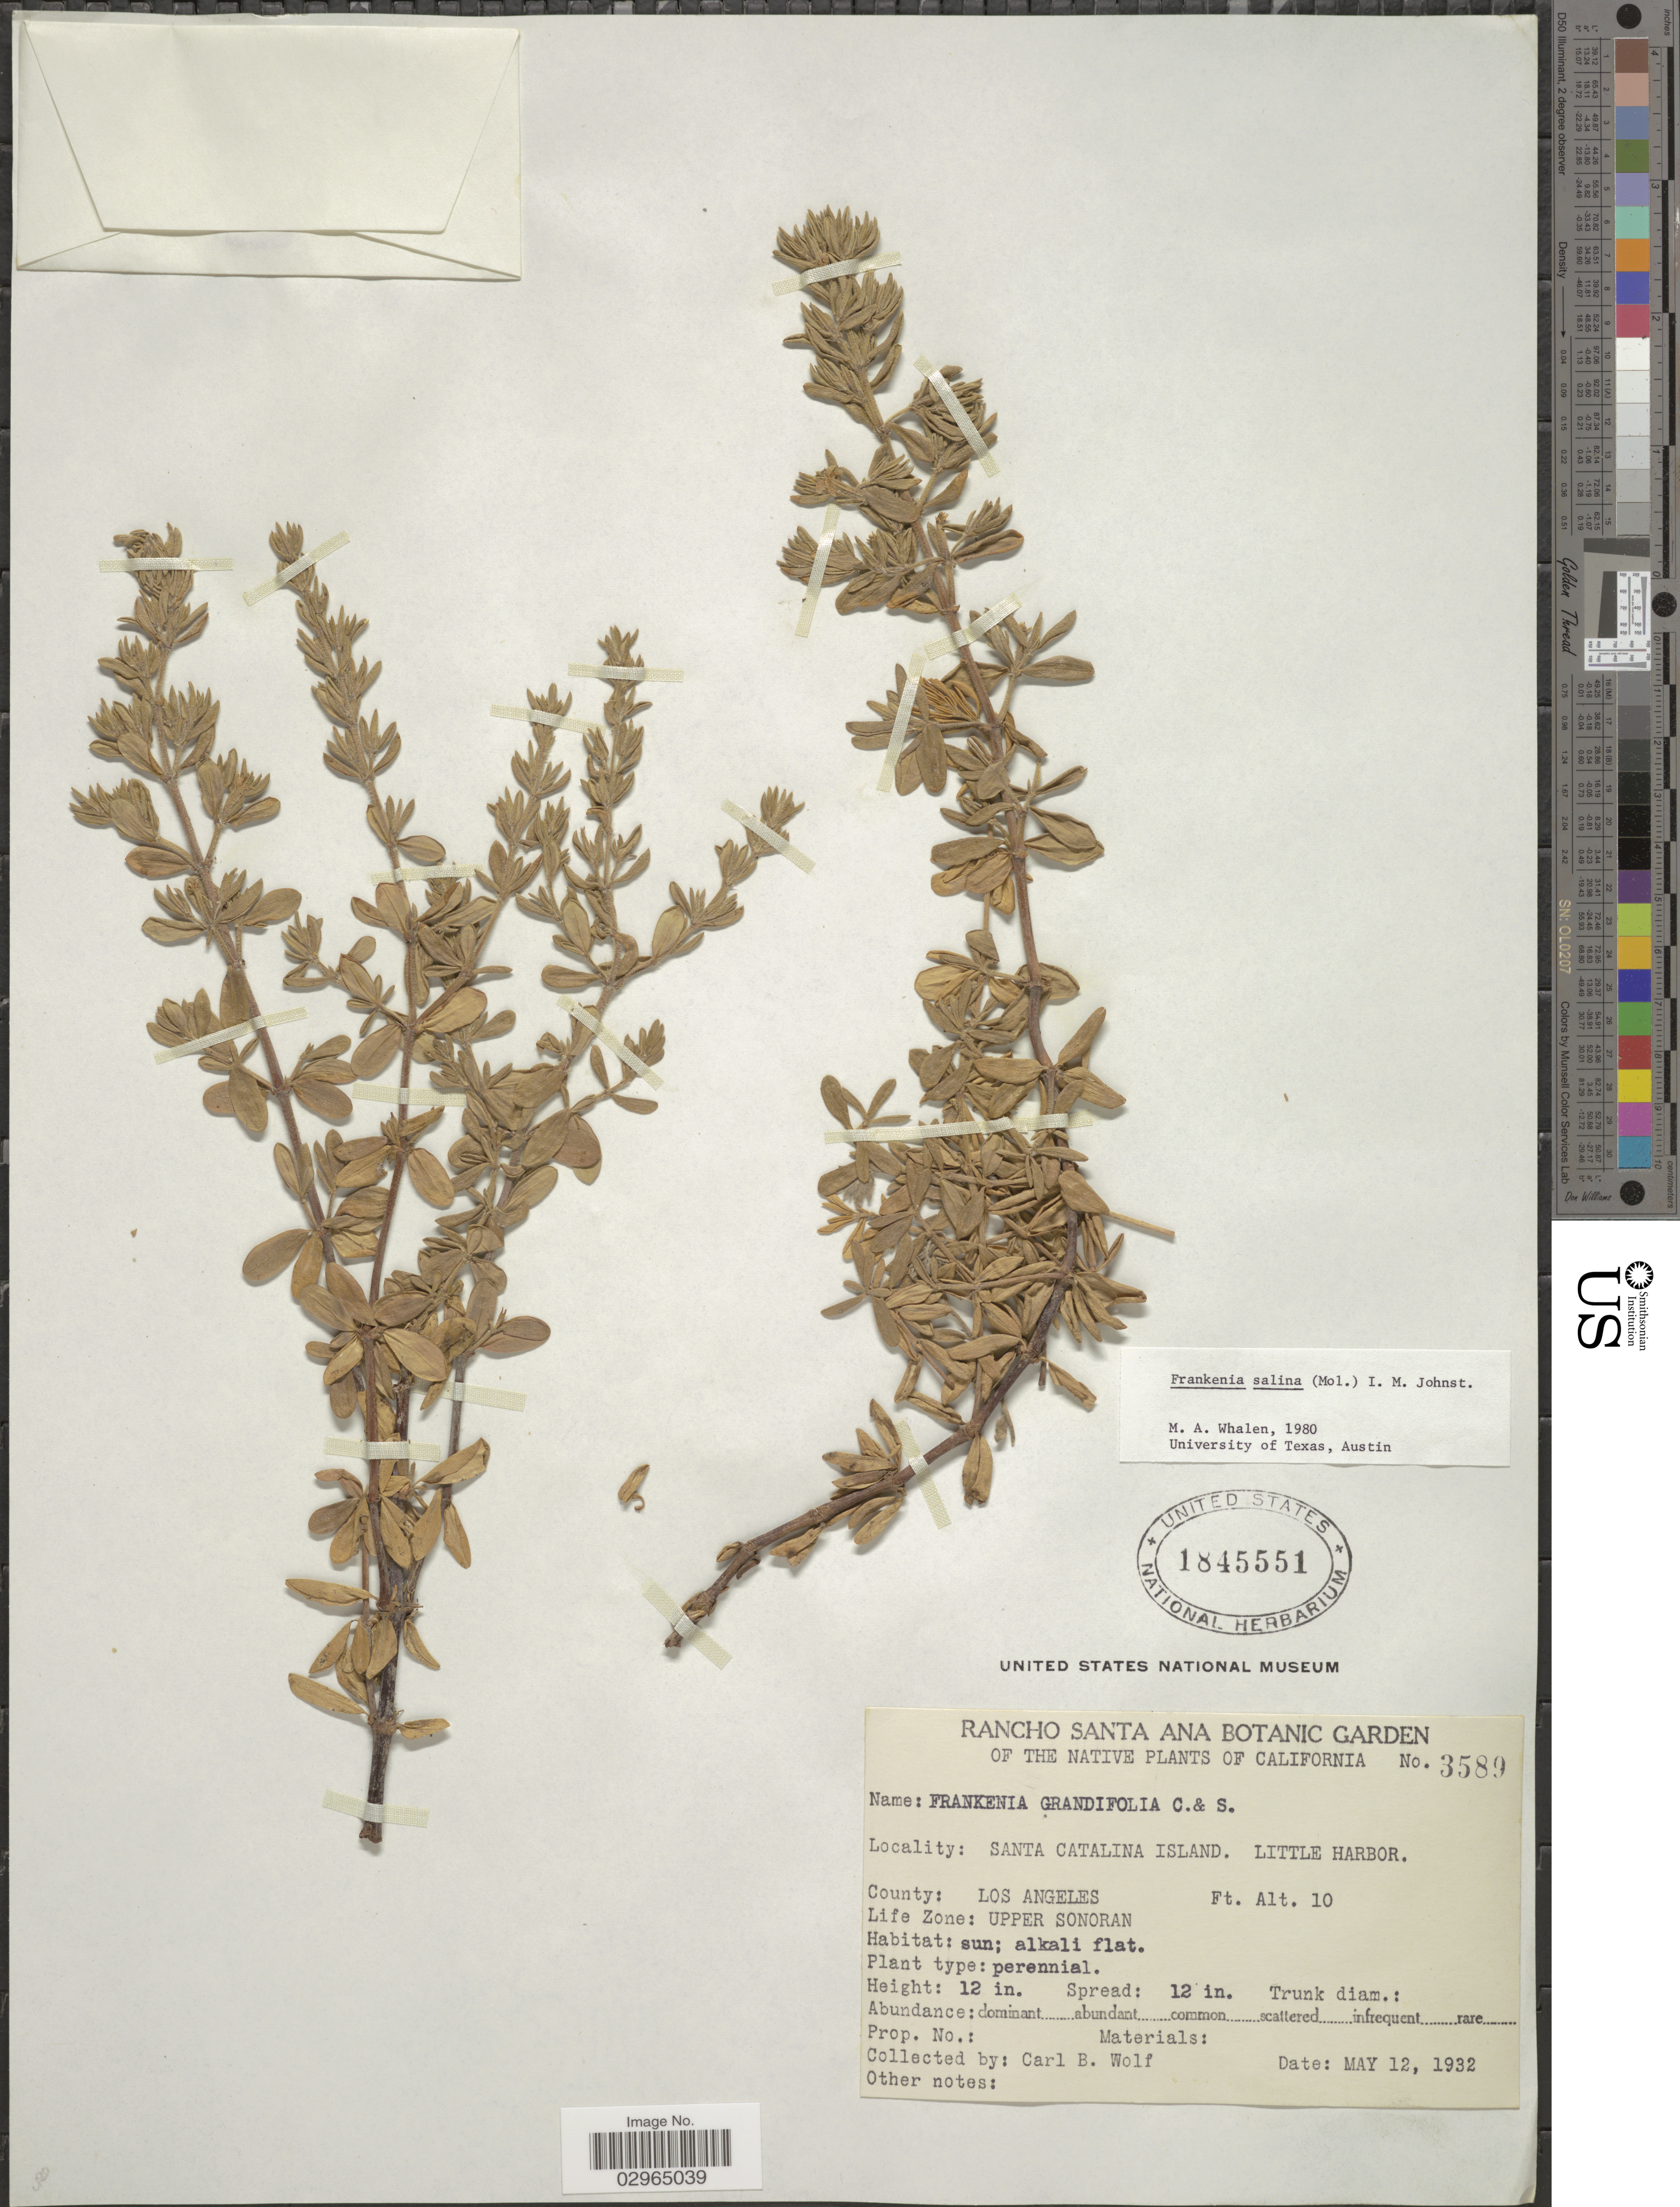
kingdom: Plantae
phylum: Tracheophyta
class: Magnoliopsida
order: Caryophyllales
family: Frankeniaceae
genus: Frankenia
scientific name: Frankenia salina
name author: (Molina) I.M. Johnst.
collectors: C. B. Wolf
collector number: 3589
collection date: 1932-05-12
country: United States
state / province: California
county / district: Los Angeles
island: Santa Catalina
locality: Santa Catalina Island. Little Harbor. County: Los Angeles. Life Zone: Upper Sonoran.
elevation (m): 3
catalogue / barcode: US 1845551